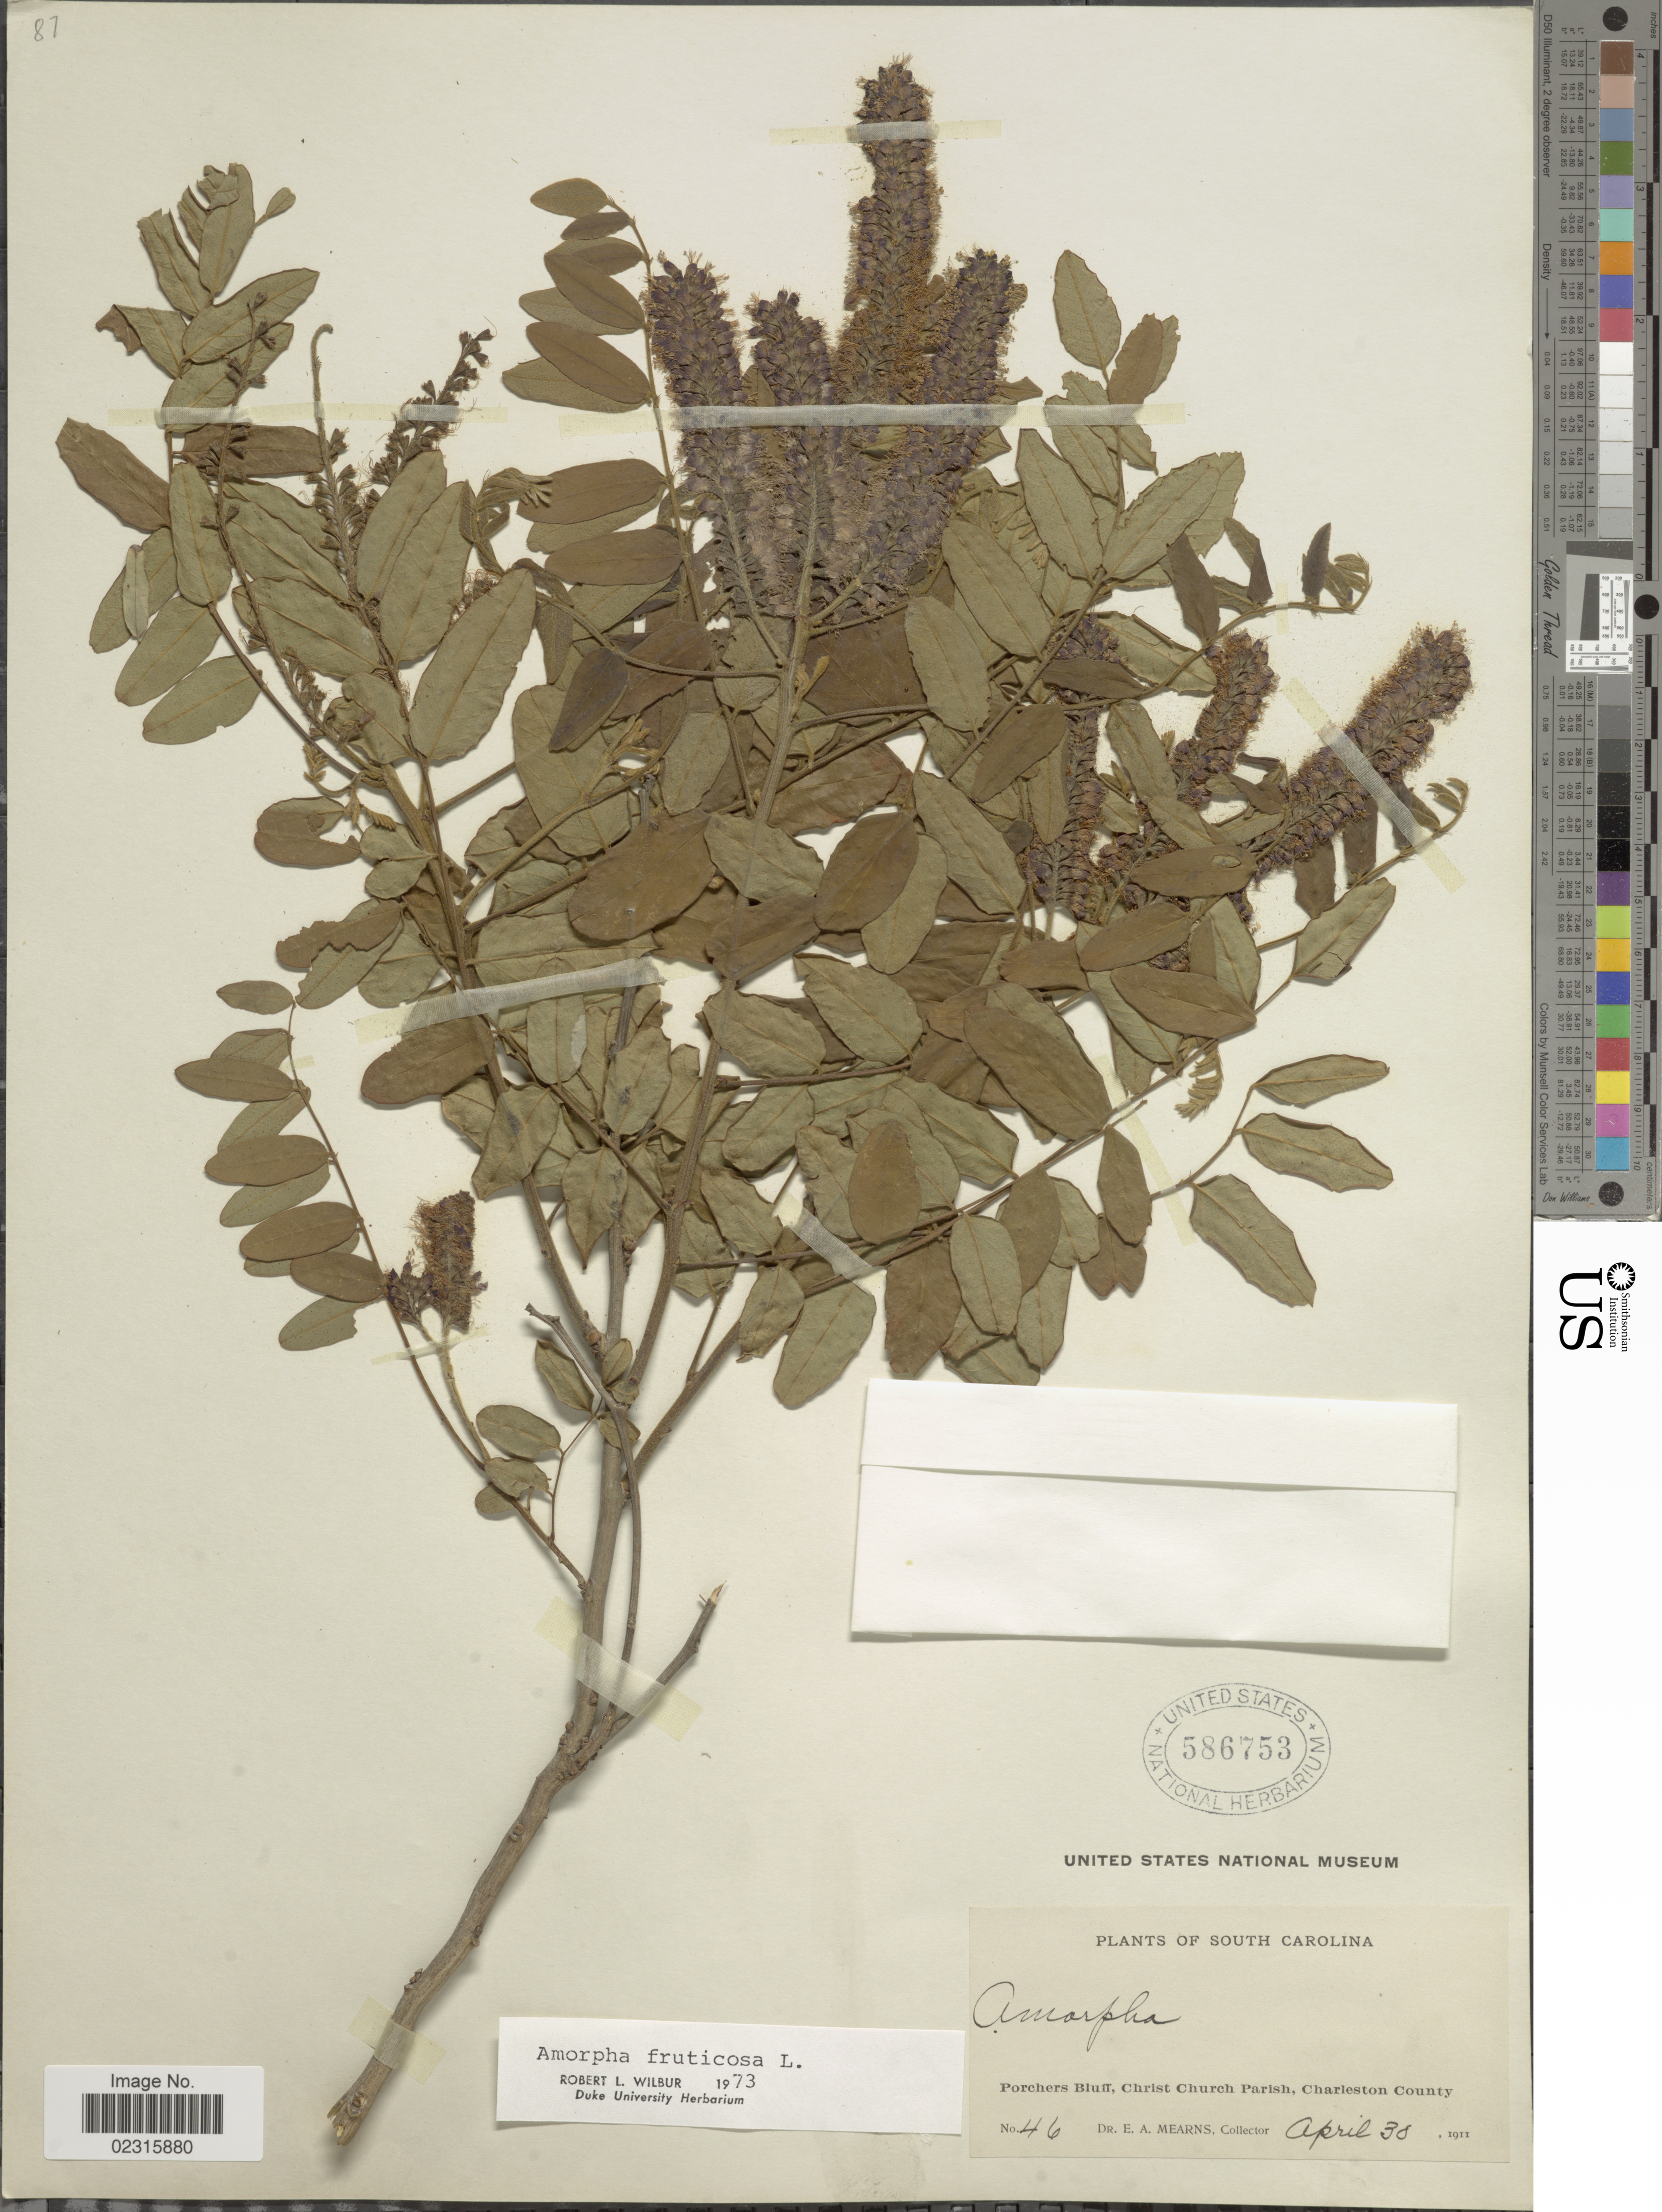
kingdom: Plantae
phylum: Tracheophyta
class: Magnoliopsida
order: Fabales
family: Fabaceae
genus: Amorpha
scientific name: Amorpha fruticosa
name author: L.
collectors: E. A. Mearns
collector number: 46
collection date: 1911-04-30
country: United States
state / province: South Carolina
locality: Porchers Bluff, Christ Church Parish, Charleston County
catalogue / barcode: US 586753